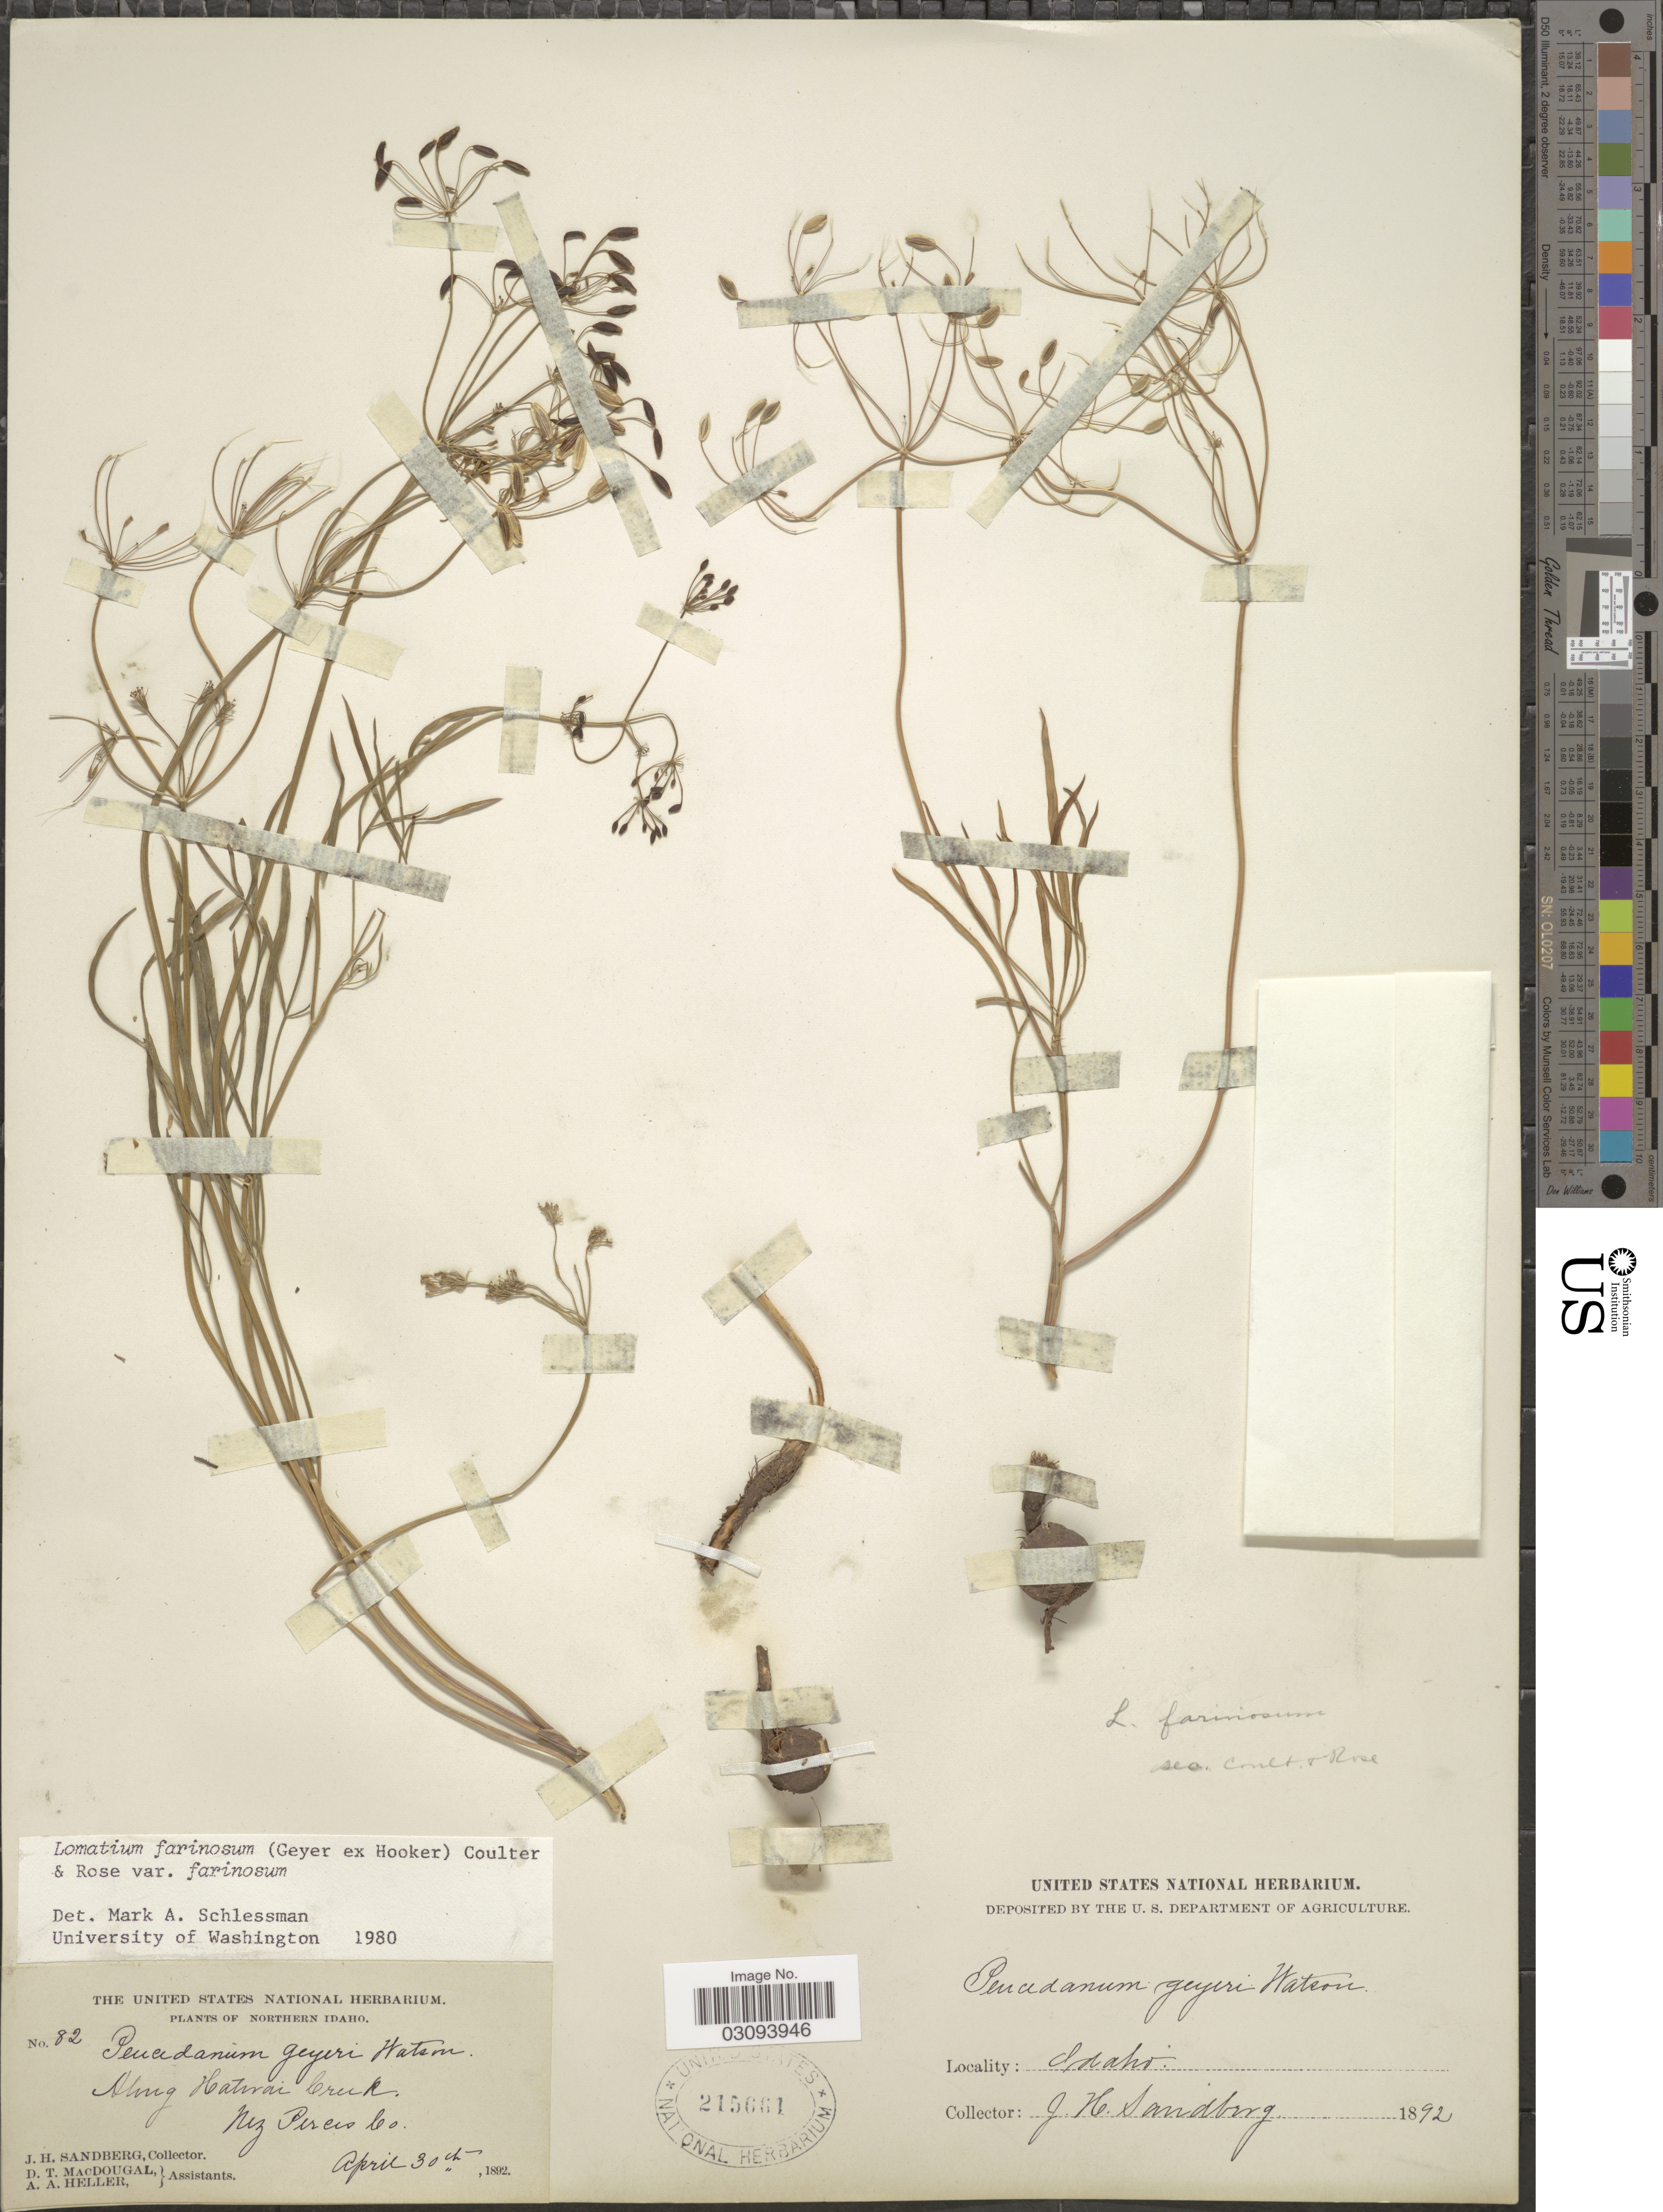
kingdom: Plantae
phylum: Tracheophyta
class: Magnoliopsida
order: Apiales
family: Apiaceae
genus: Lomatium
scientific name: Lomatium farinosum var. farinosum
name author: (Geyer) J.M. Coult. & Rose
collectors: J. H. Sandberg, D. T. MacDougal & A. A. Heller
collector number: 82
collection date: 1892-04-30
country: United States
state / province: Idaho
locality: Northern Idaho. Along Hatwai Creek, Nez Perces Co.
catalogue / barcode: US 215661